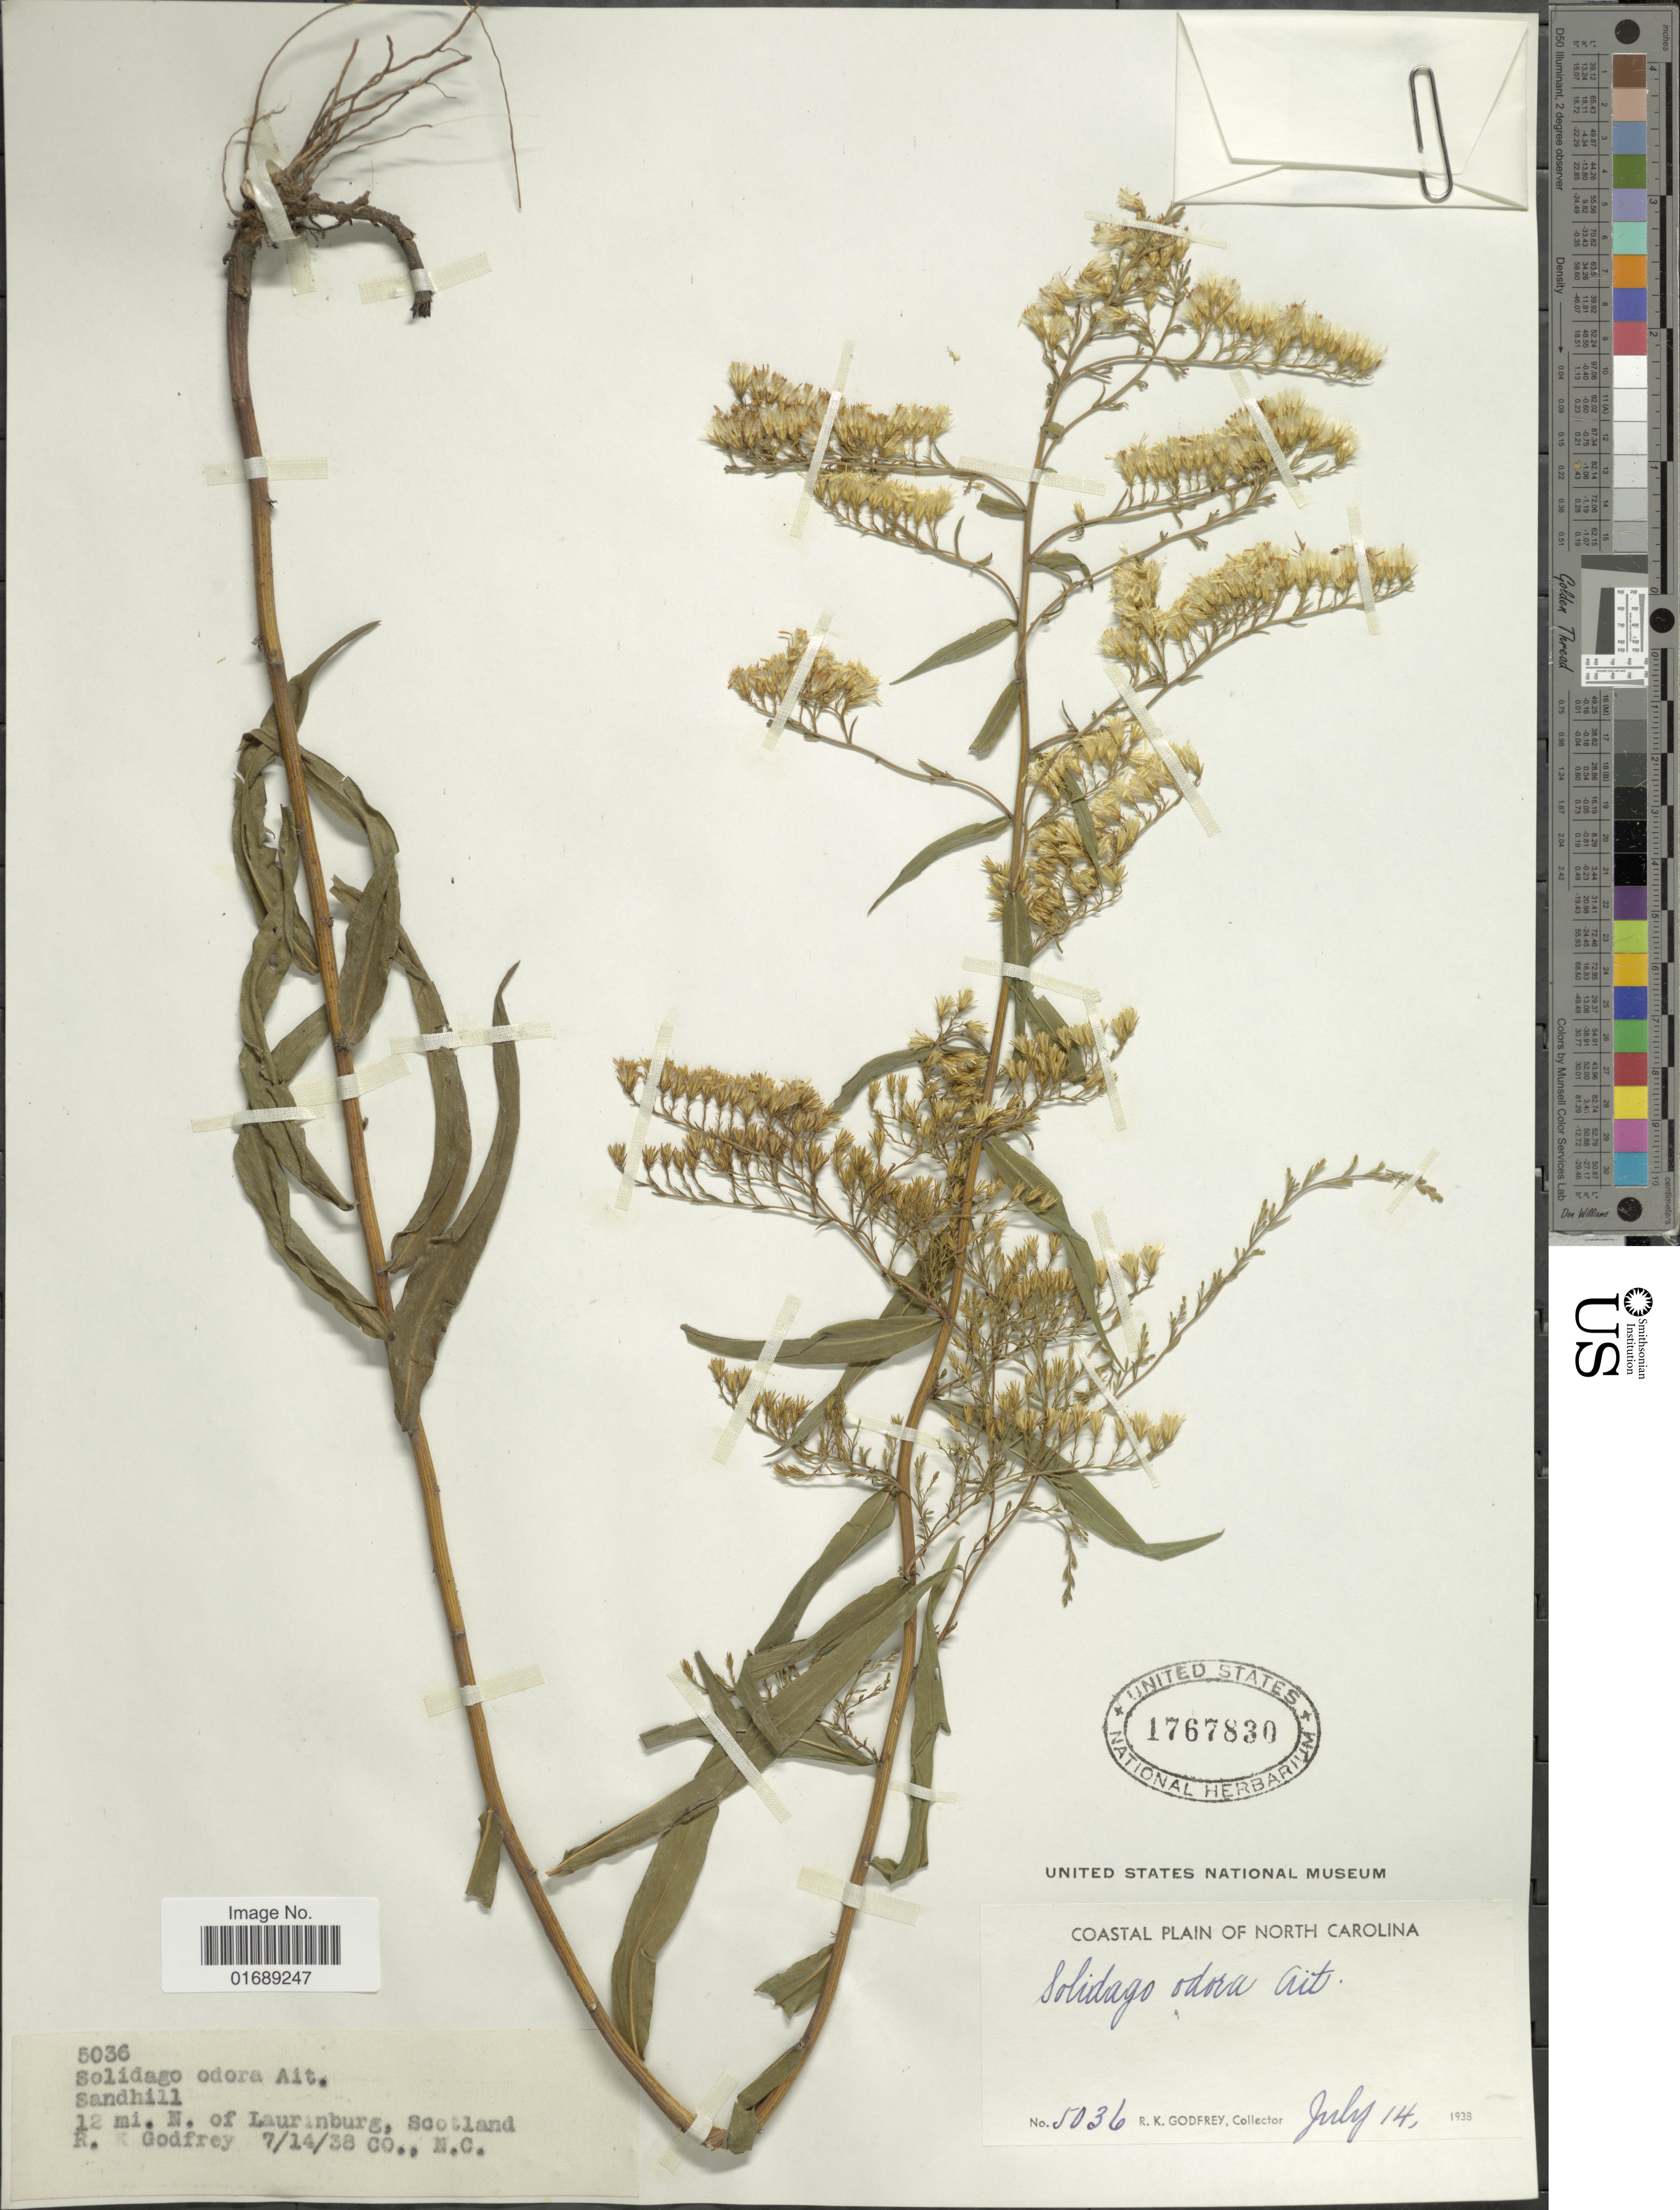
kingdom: Plantae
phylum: Tracheophyta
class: Magnoliopsida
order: Asterales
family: Asteraceae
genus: Solidago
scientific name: Solidago odora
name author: Aiton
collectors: R. K. Godfrey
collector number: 5036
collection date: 1938-07-14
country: United States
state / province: North Carolina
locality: Coastal Plain of North Carolina, 12 mi. N. of Laurinburg, Scotland Co.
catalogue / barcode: US 1767830